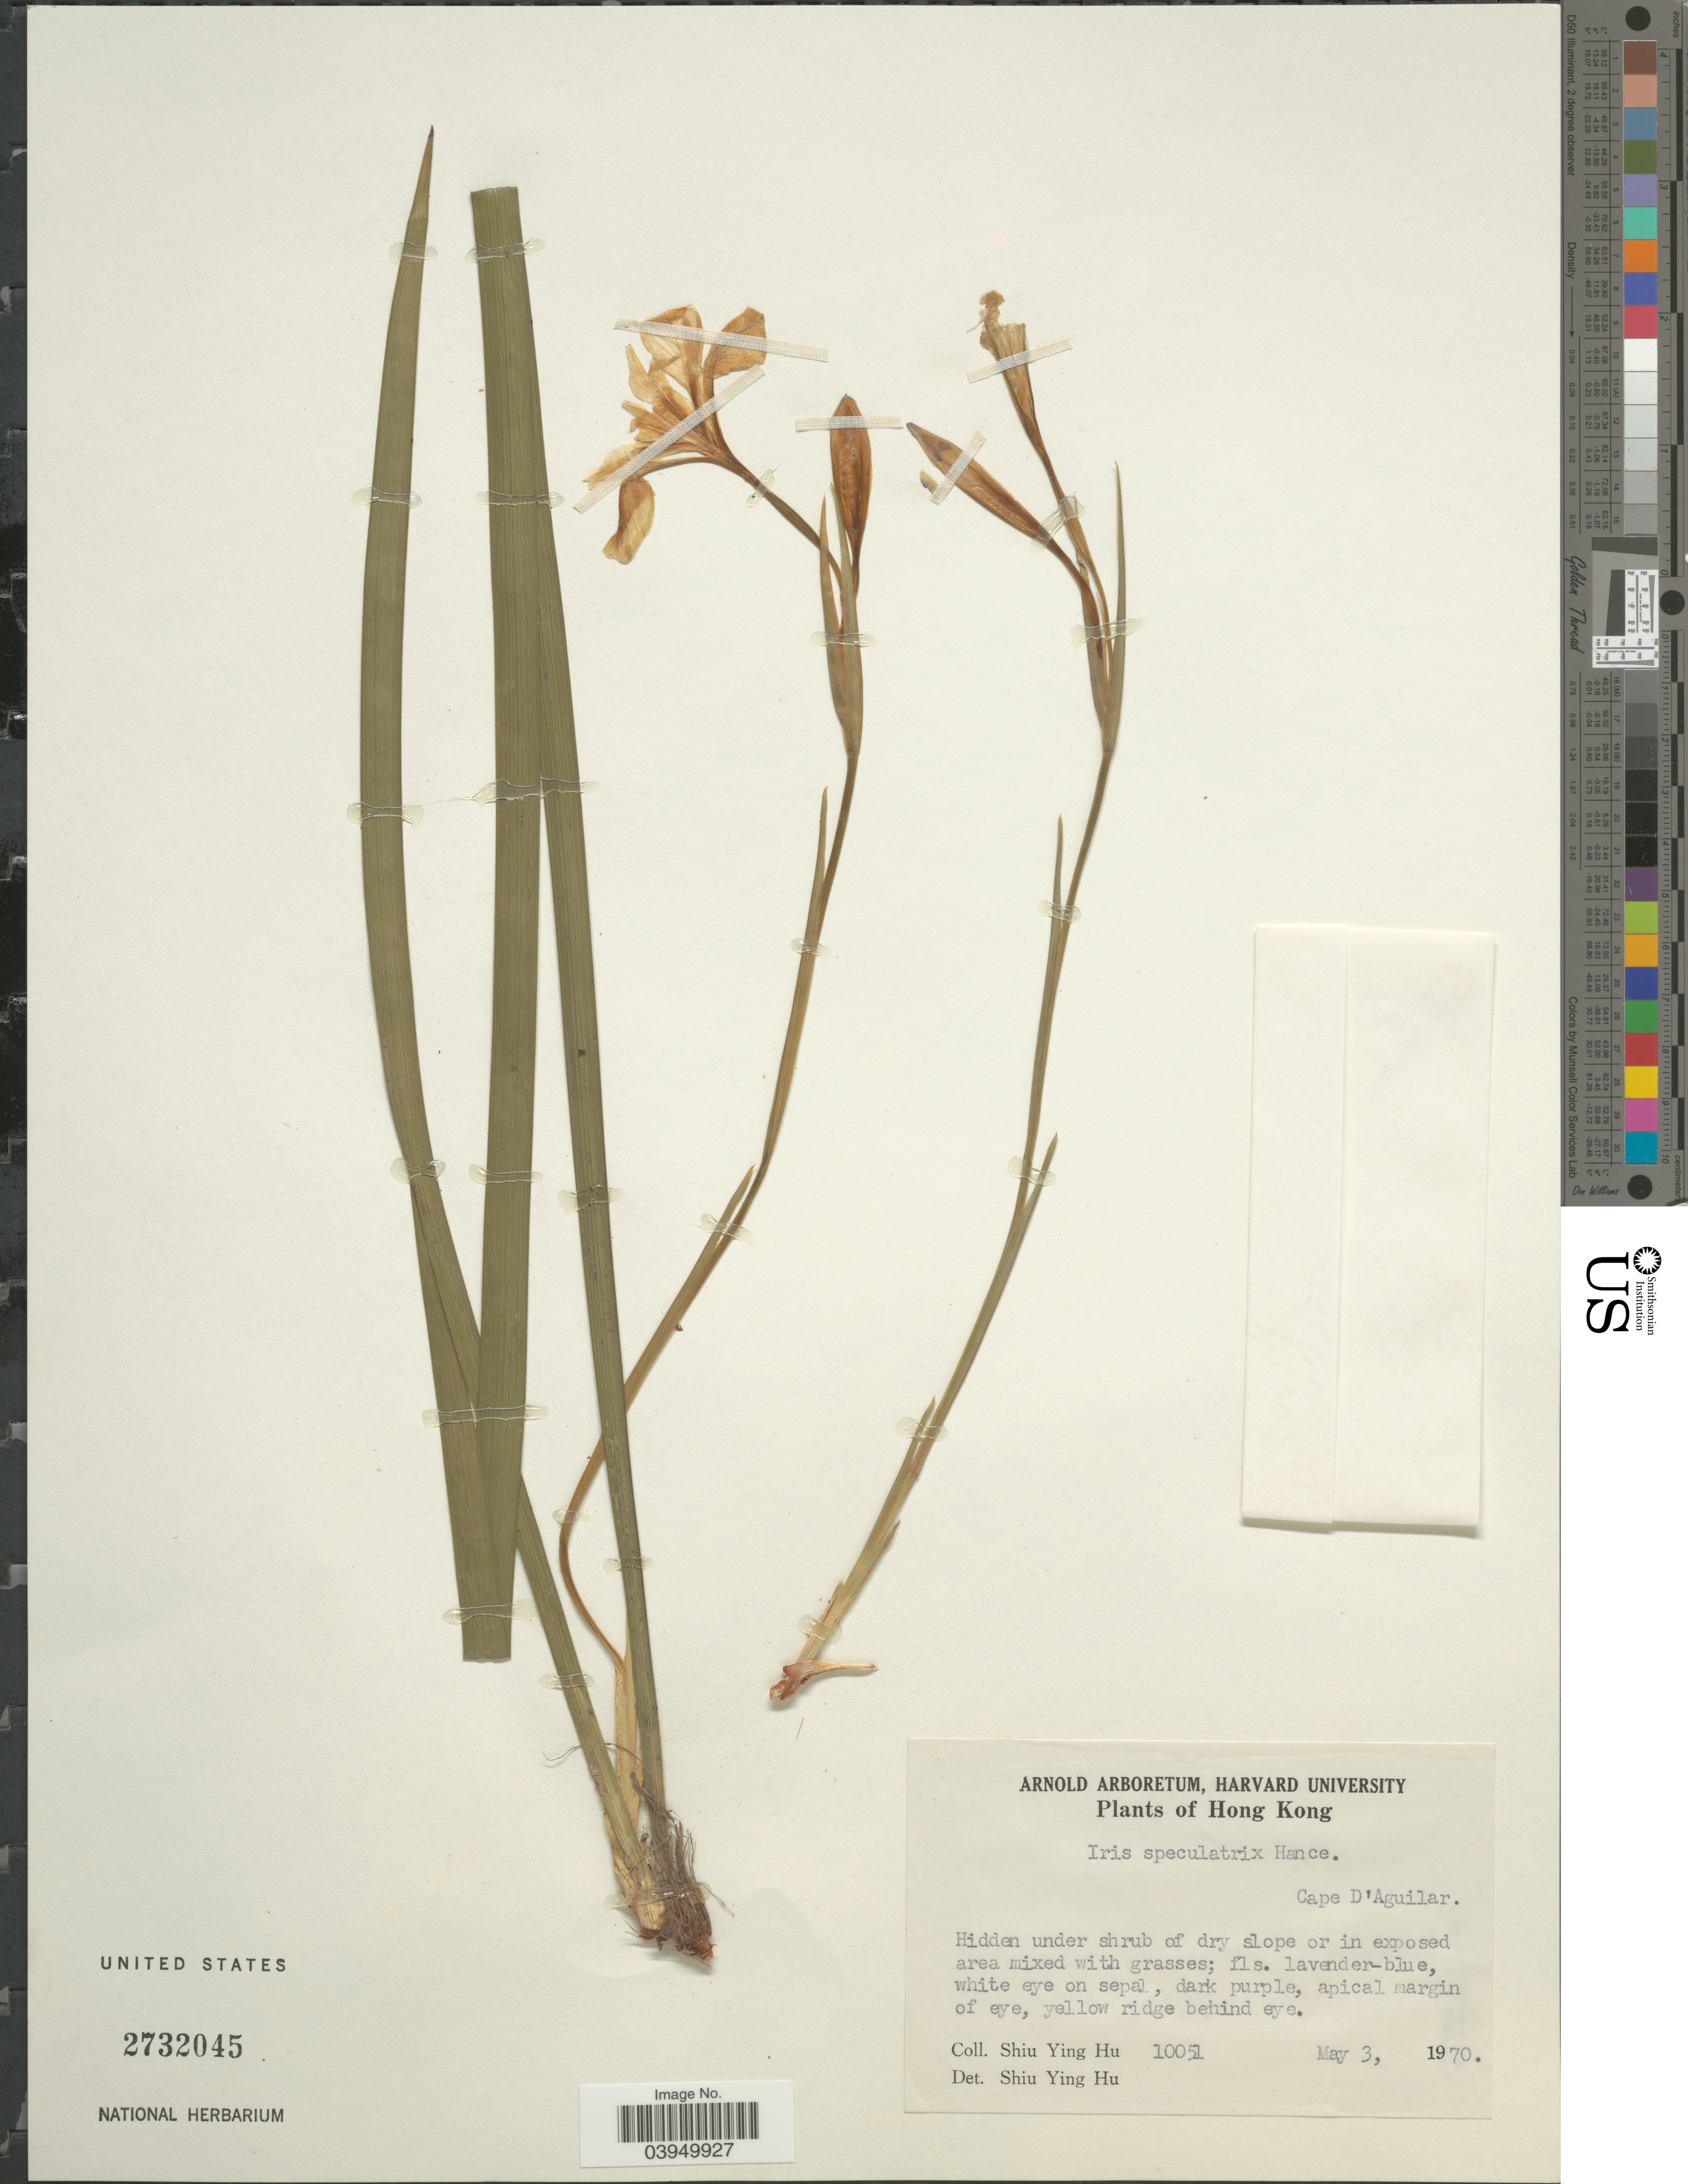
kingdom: Plantae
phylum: Tracheophyta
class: Liliopsida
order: Asparagales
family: Iridaceae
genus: Iris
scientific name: Iris speculatrix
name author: Hance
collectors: S. Y. Hu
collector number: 10051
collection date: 1970-05-03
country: China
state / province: Hong Kong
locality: Cape D' Aguilar.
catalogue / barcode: US 2732045